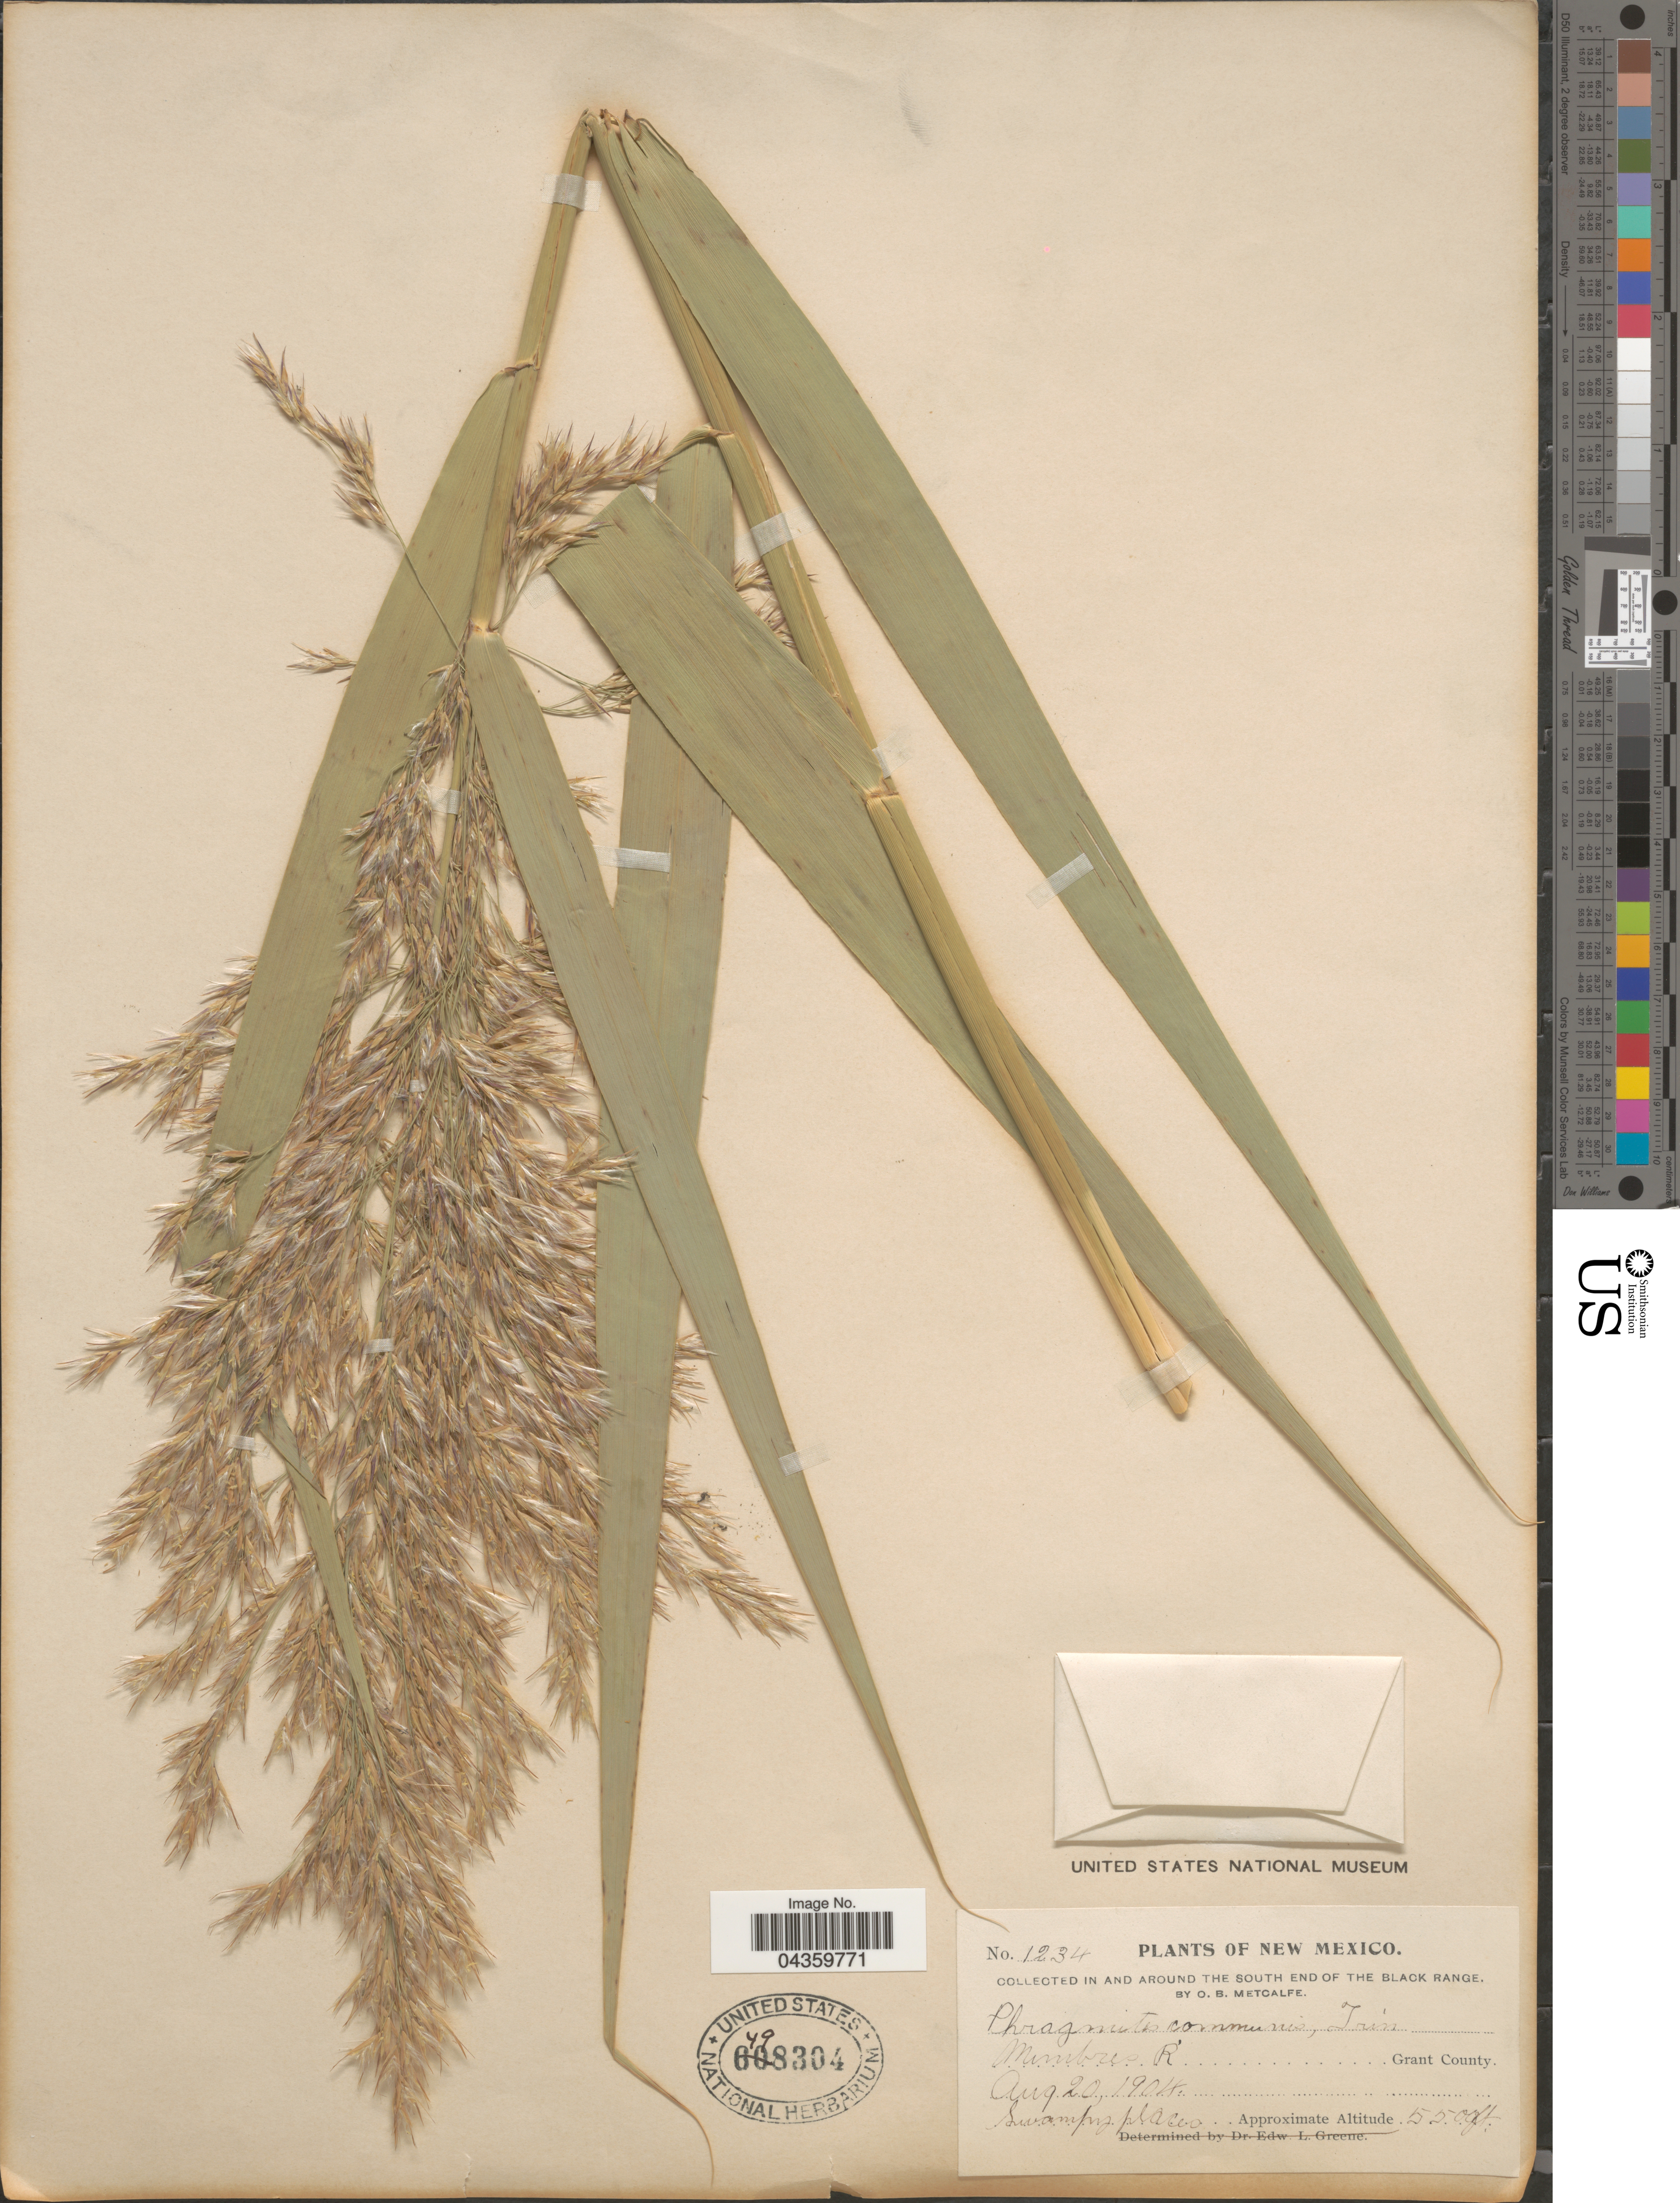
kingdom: Plantae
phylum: Tracheophyta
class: Liliopsida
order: Poales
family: Poaceae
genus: Phragmites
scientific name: Phragmites australis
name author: (Cav.) Trin. ex Steud.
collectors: O. B. Metcalfe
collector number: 1234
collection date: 1904-08-20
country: United States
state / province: New Mexico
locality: In and around the south end of The Black Range. Mimbres R. Grant County. Swampy places.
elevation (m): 1676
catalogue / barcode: US 498304